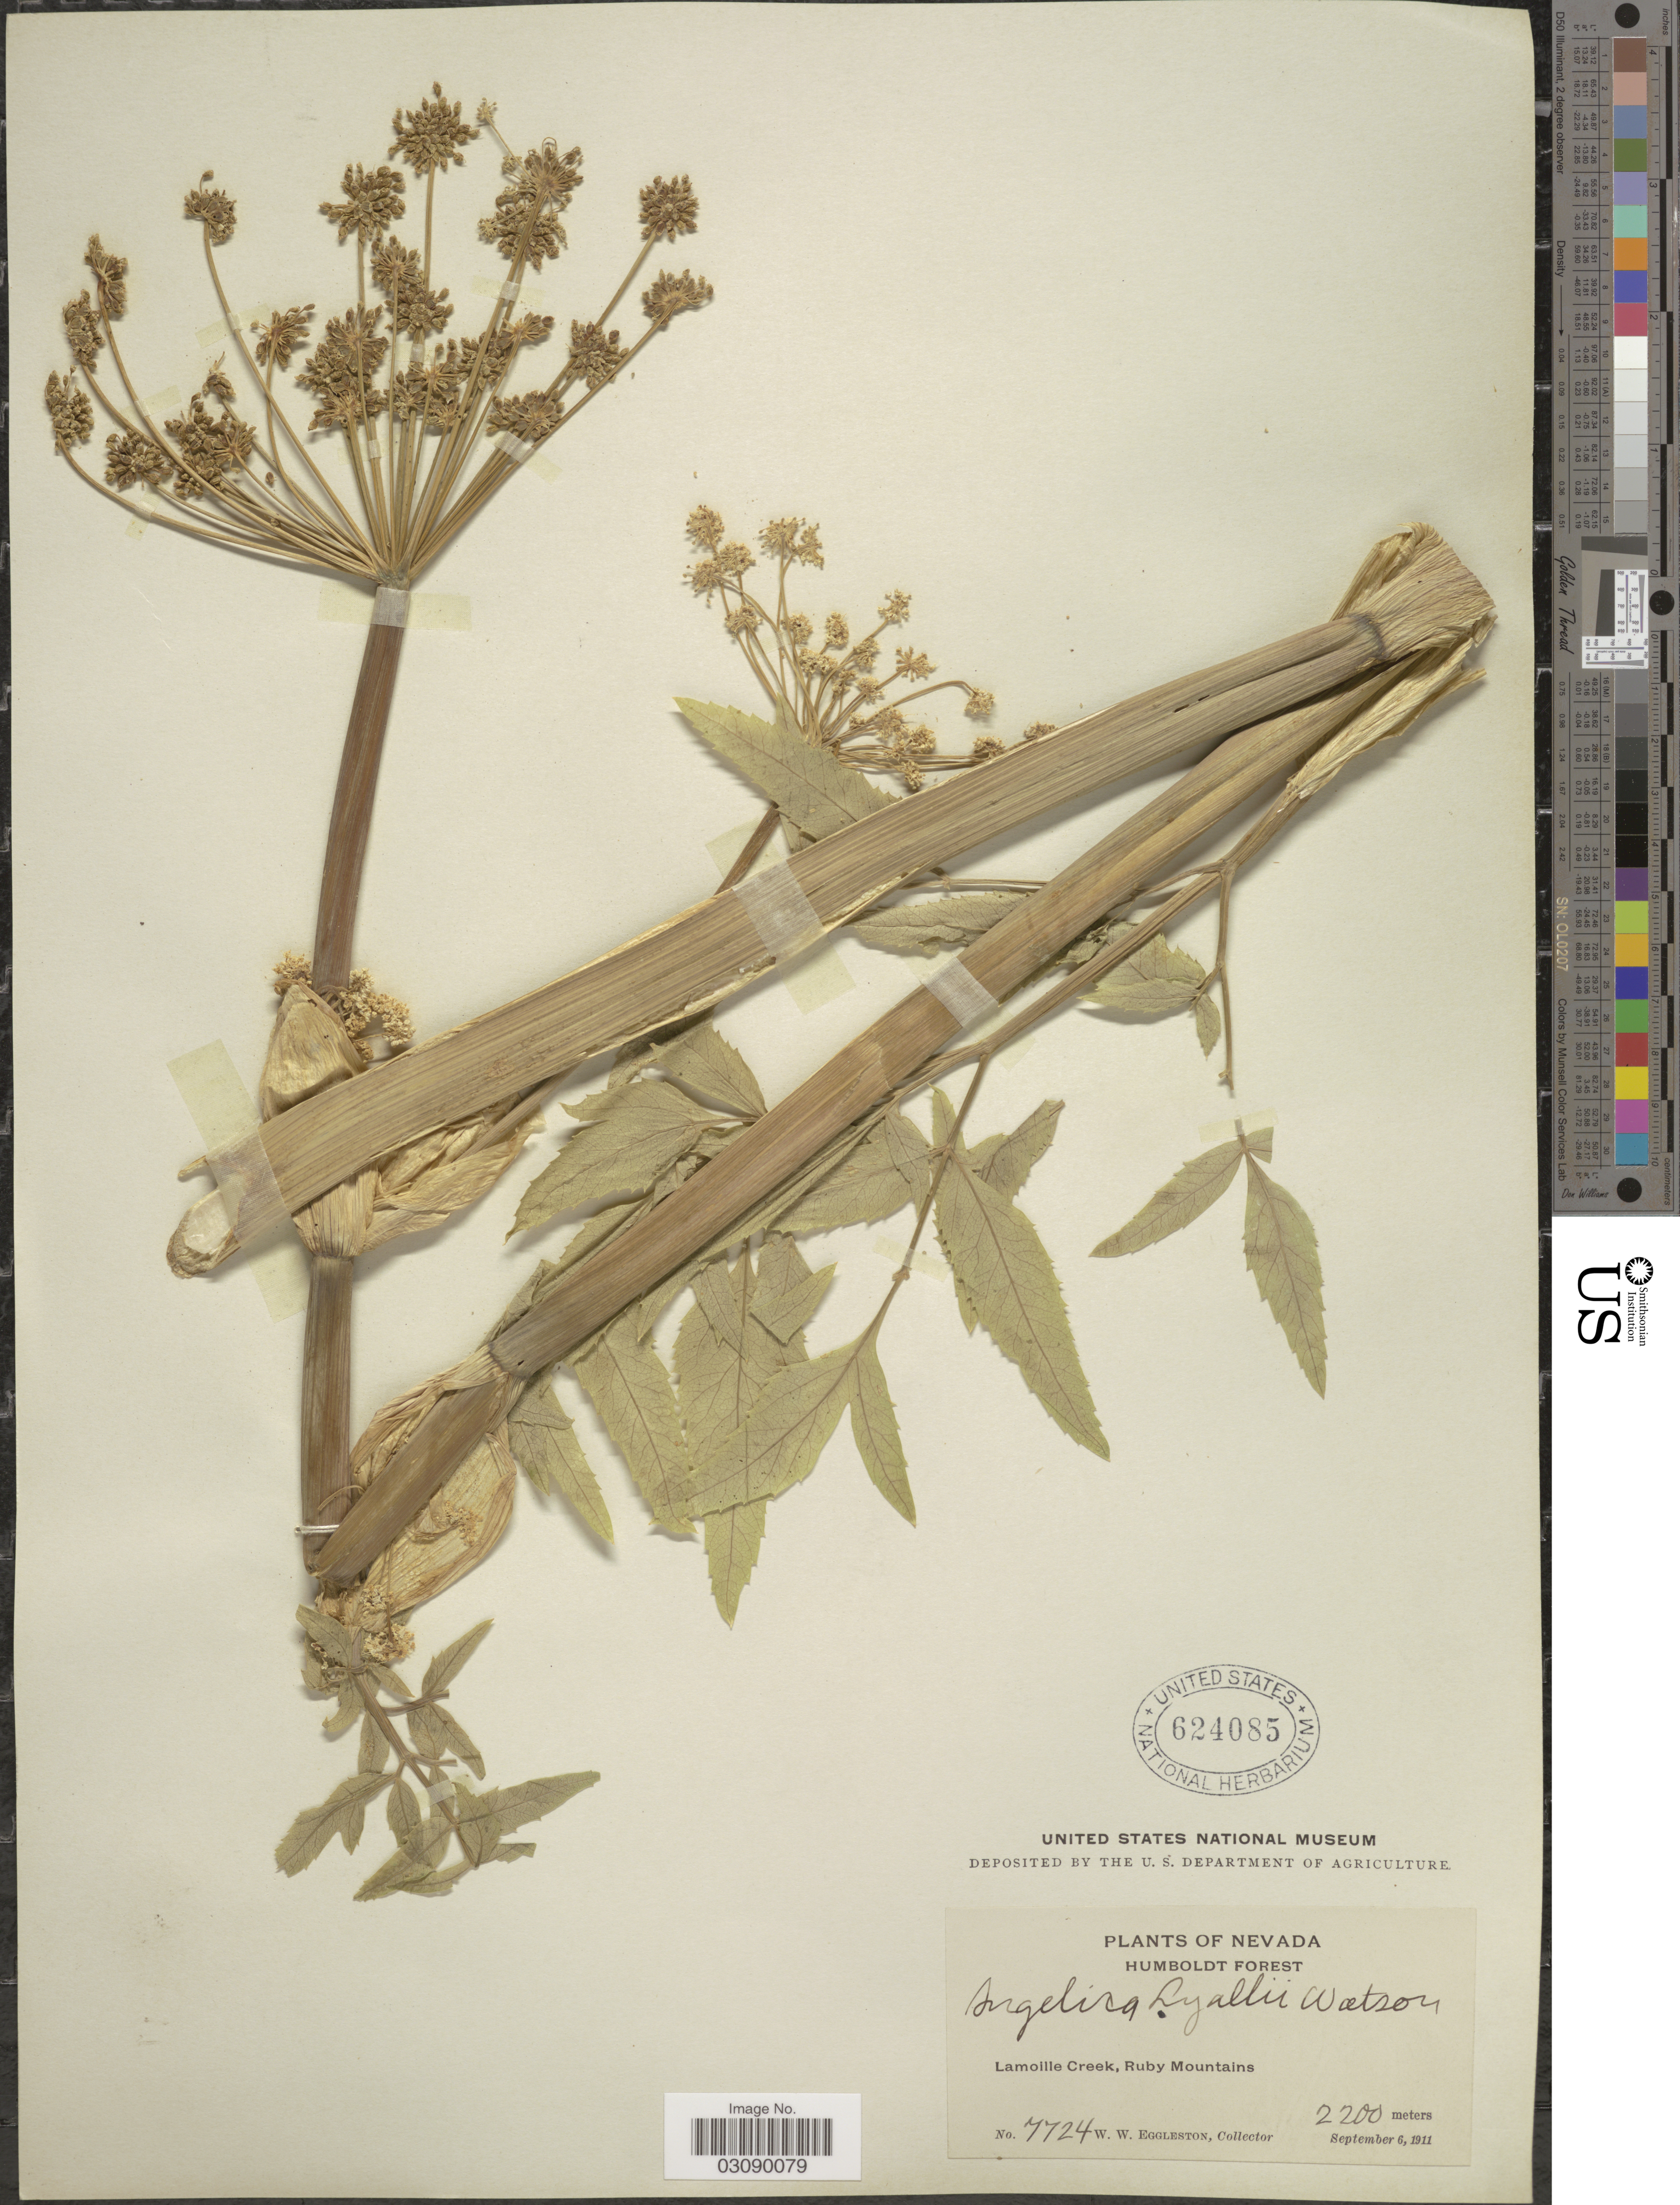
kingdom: Plantae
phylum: Tracheophyta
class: Magnoliopsida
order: Apiales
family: Apiaceae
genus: Angelica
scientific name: Angelica arguta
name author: Nutt.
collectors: W. W. Eggleston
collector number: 7724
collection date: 1911-09-06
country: United States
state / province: Nevada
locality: Humboldt Forest. Lamoille Creek, Ruby Mountains.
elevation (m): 2200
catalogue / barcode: US 624085